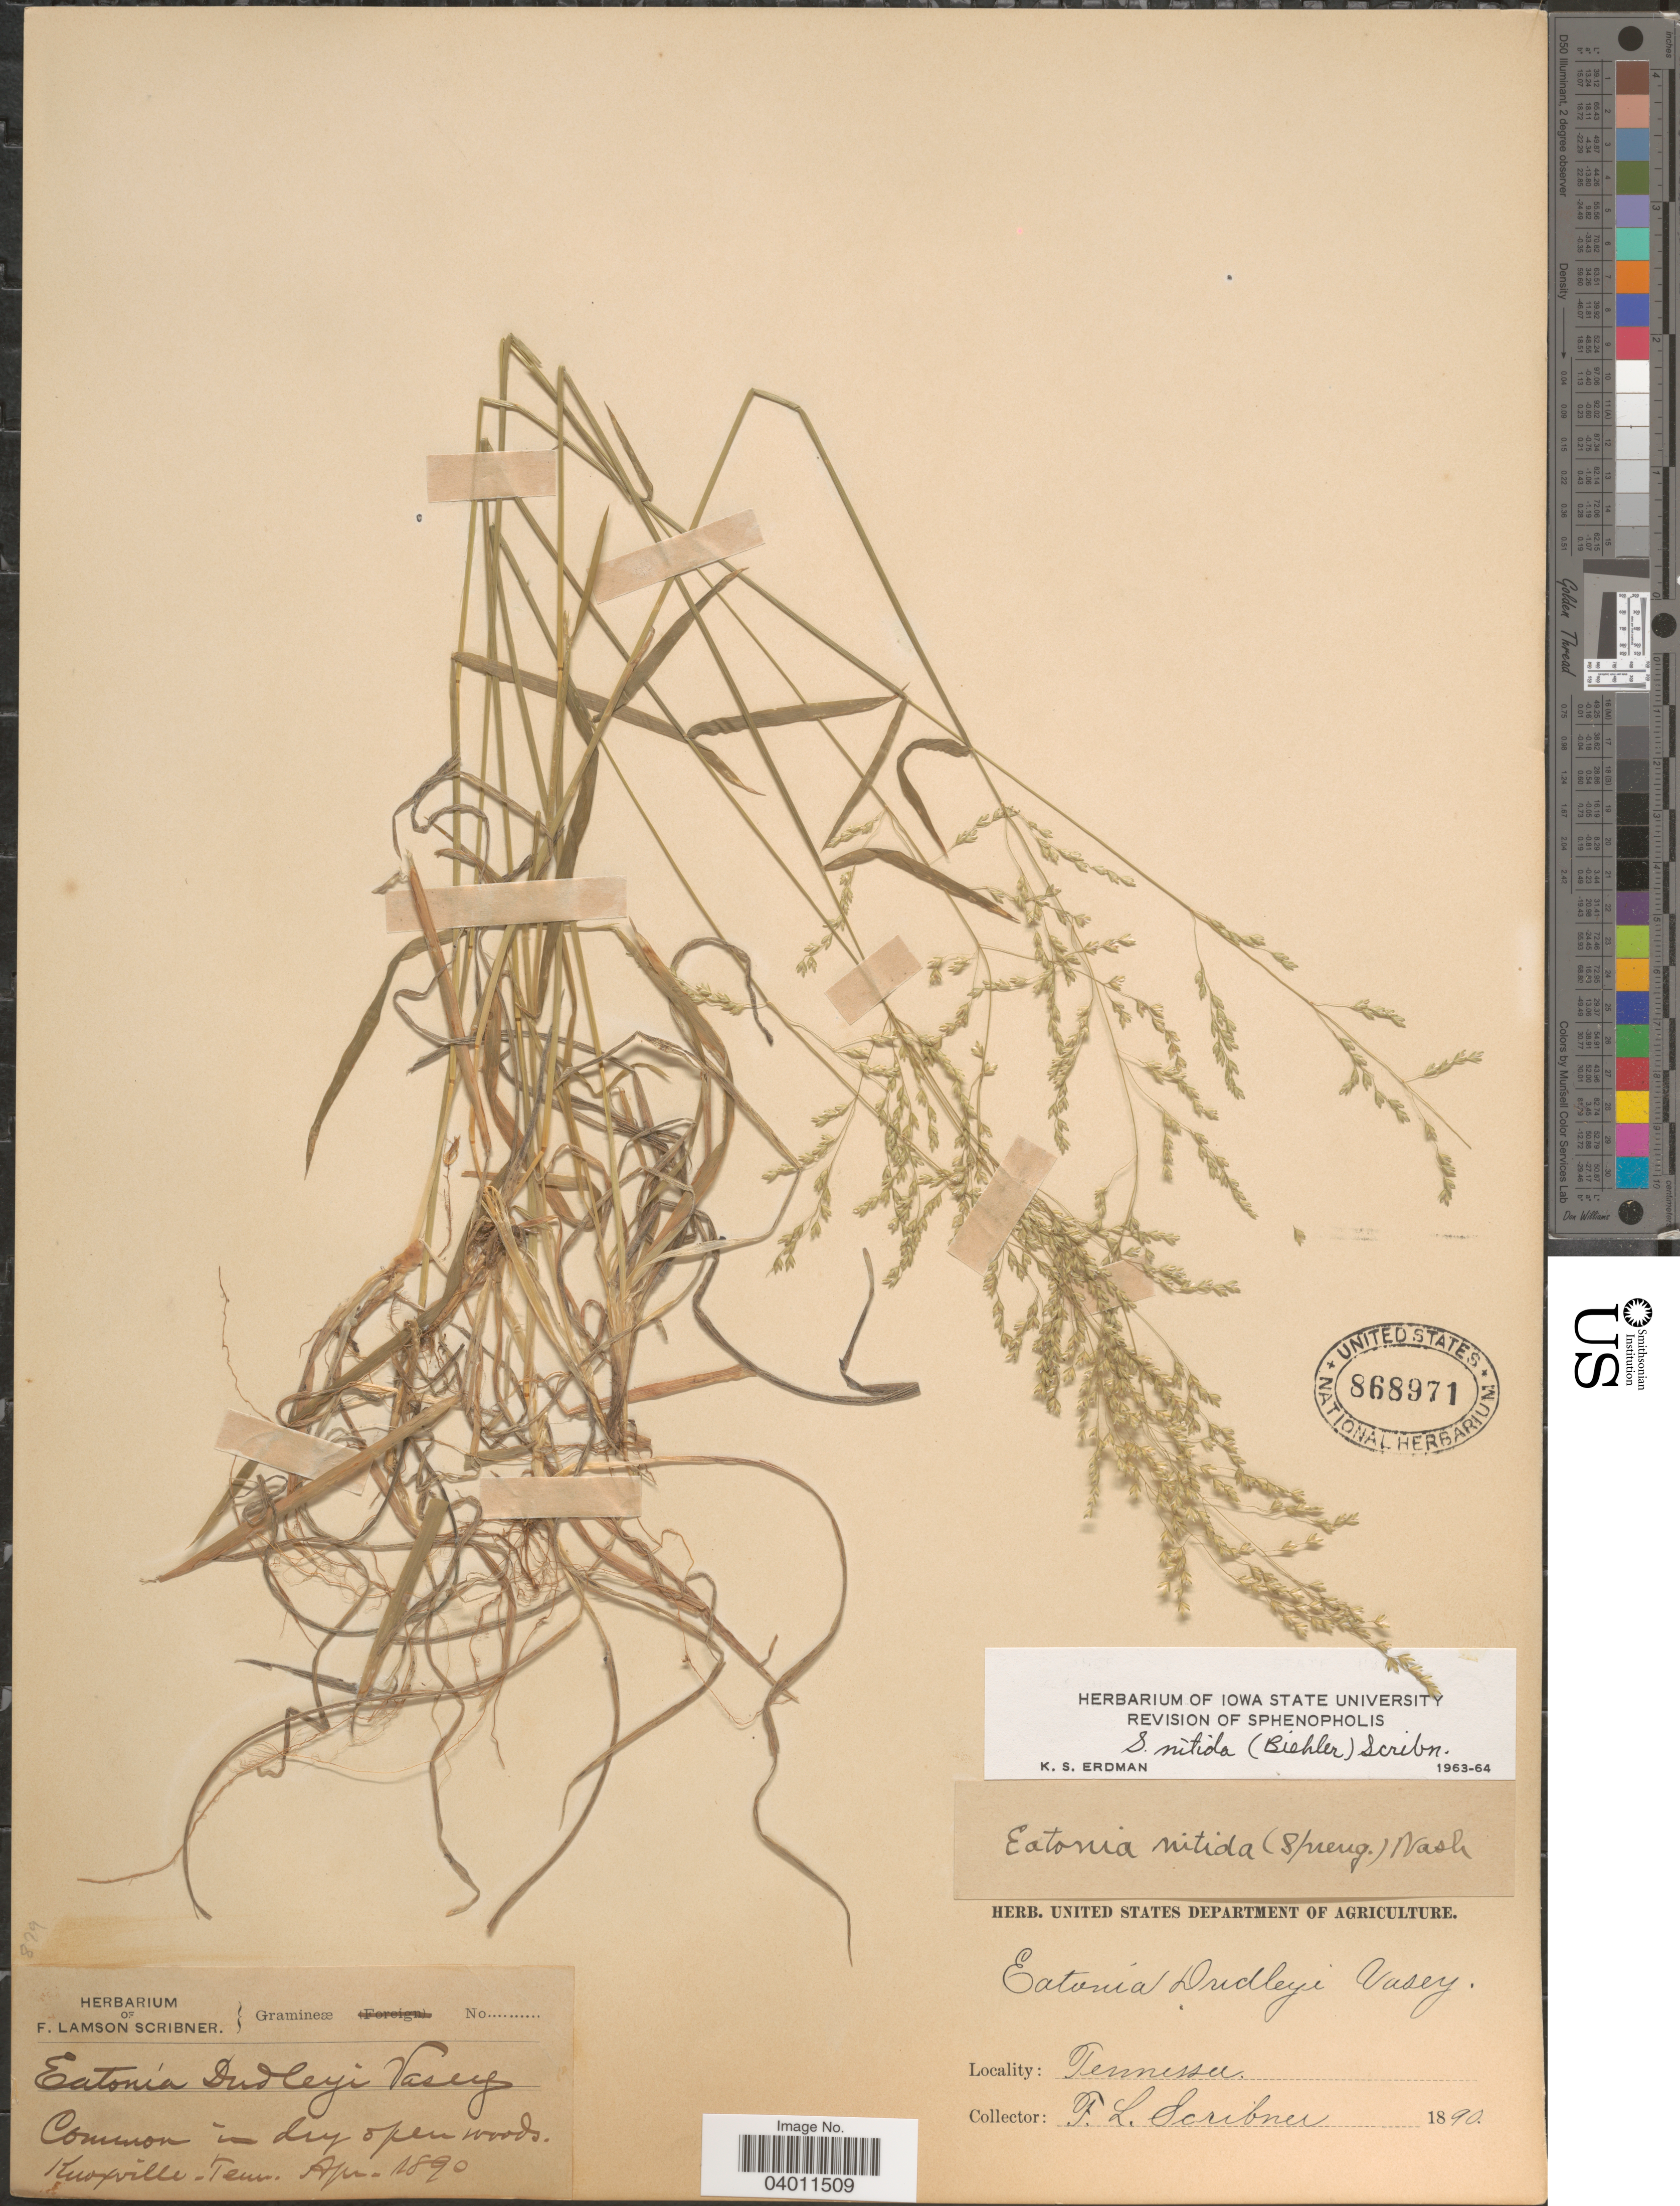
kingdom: Plantae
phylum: Tracheophyta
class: Liliopsida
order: Poales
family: Poaceae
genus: Sphenopholis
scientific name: Sphenopholis nitida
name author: (Biehler) Scribn.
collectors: F. Lamson-Scribner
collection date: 1890-04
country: United States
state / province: Tennessee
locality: Knoxville.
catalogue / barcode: US 868971